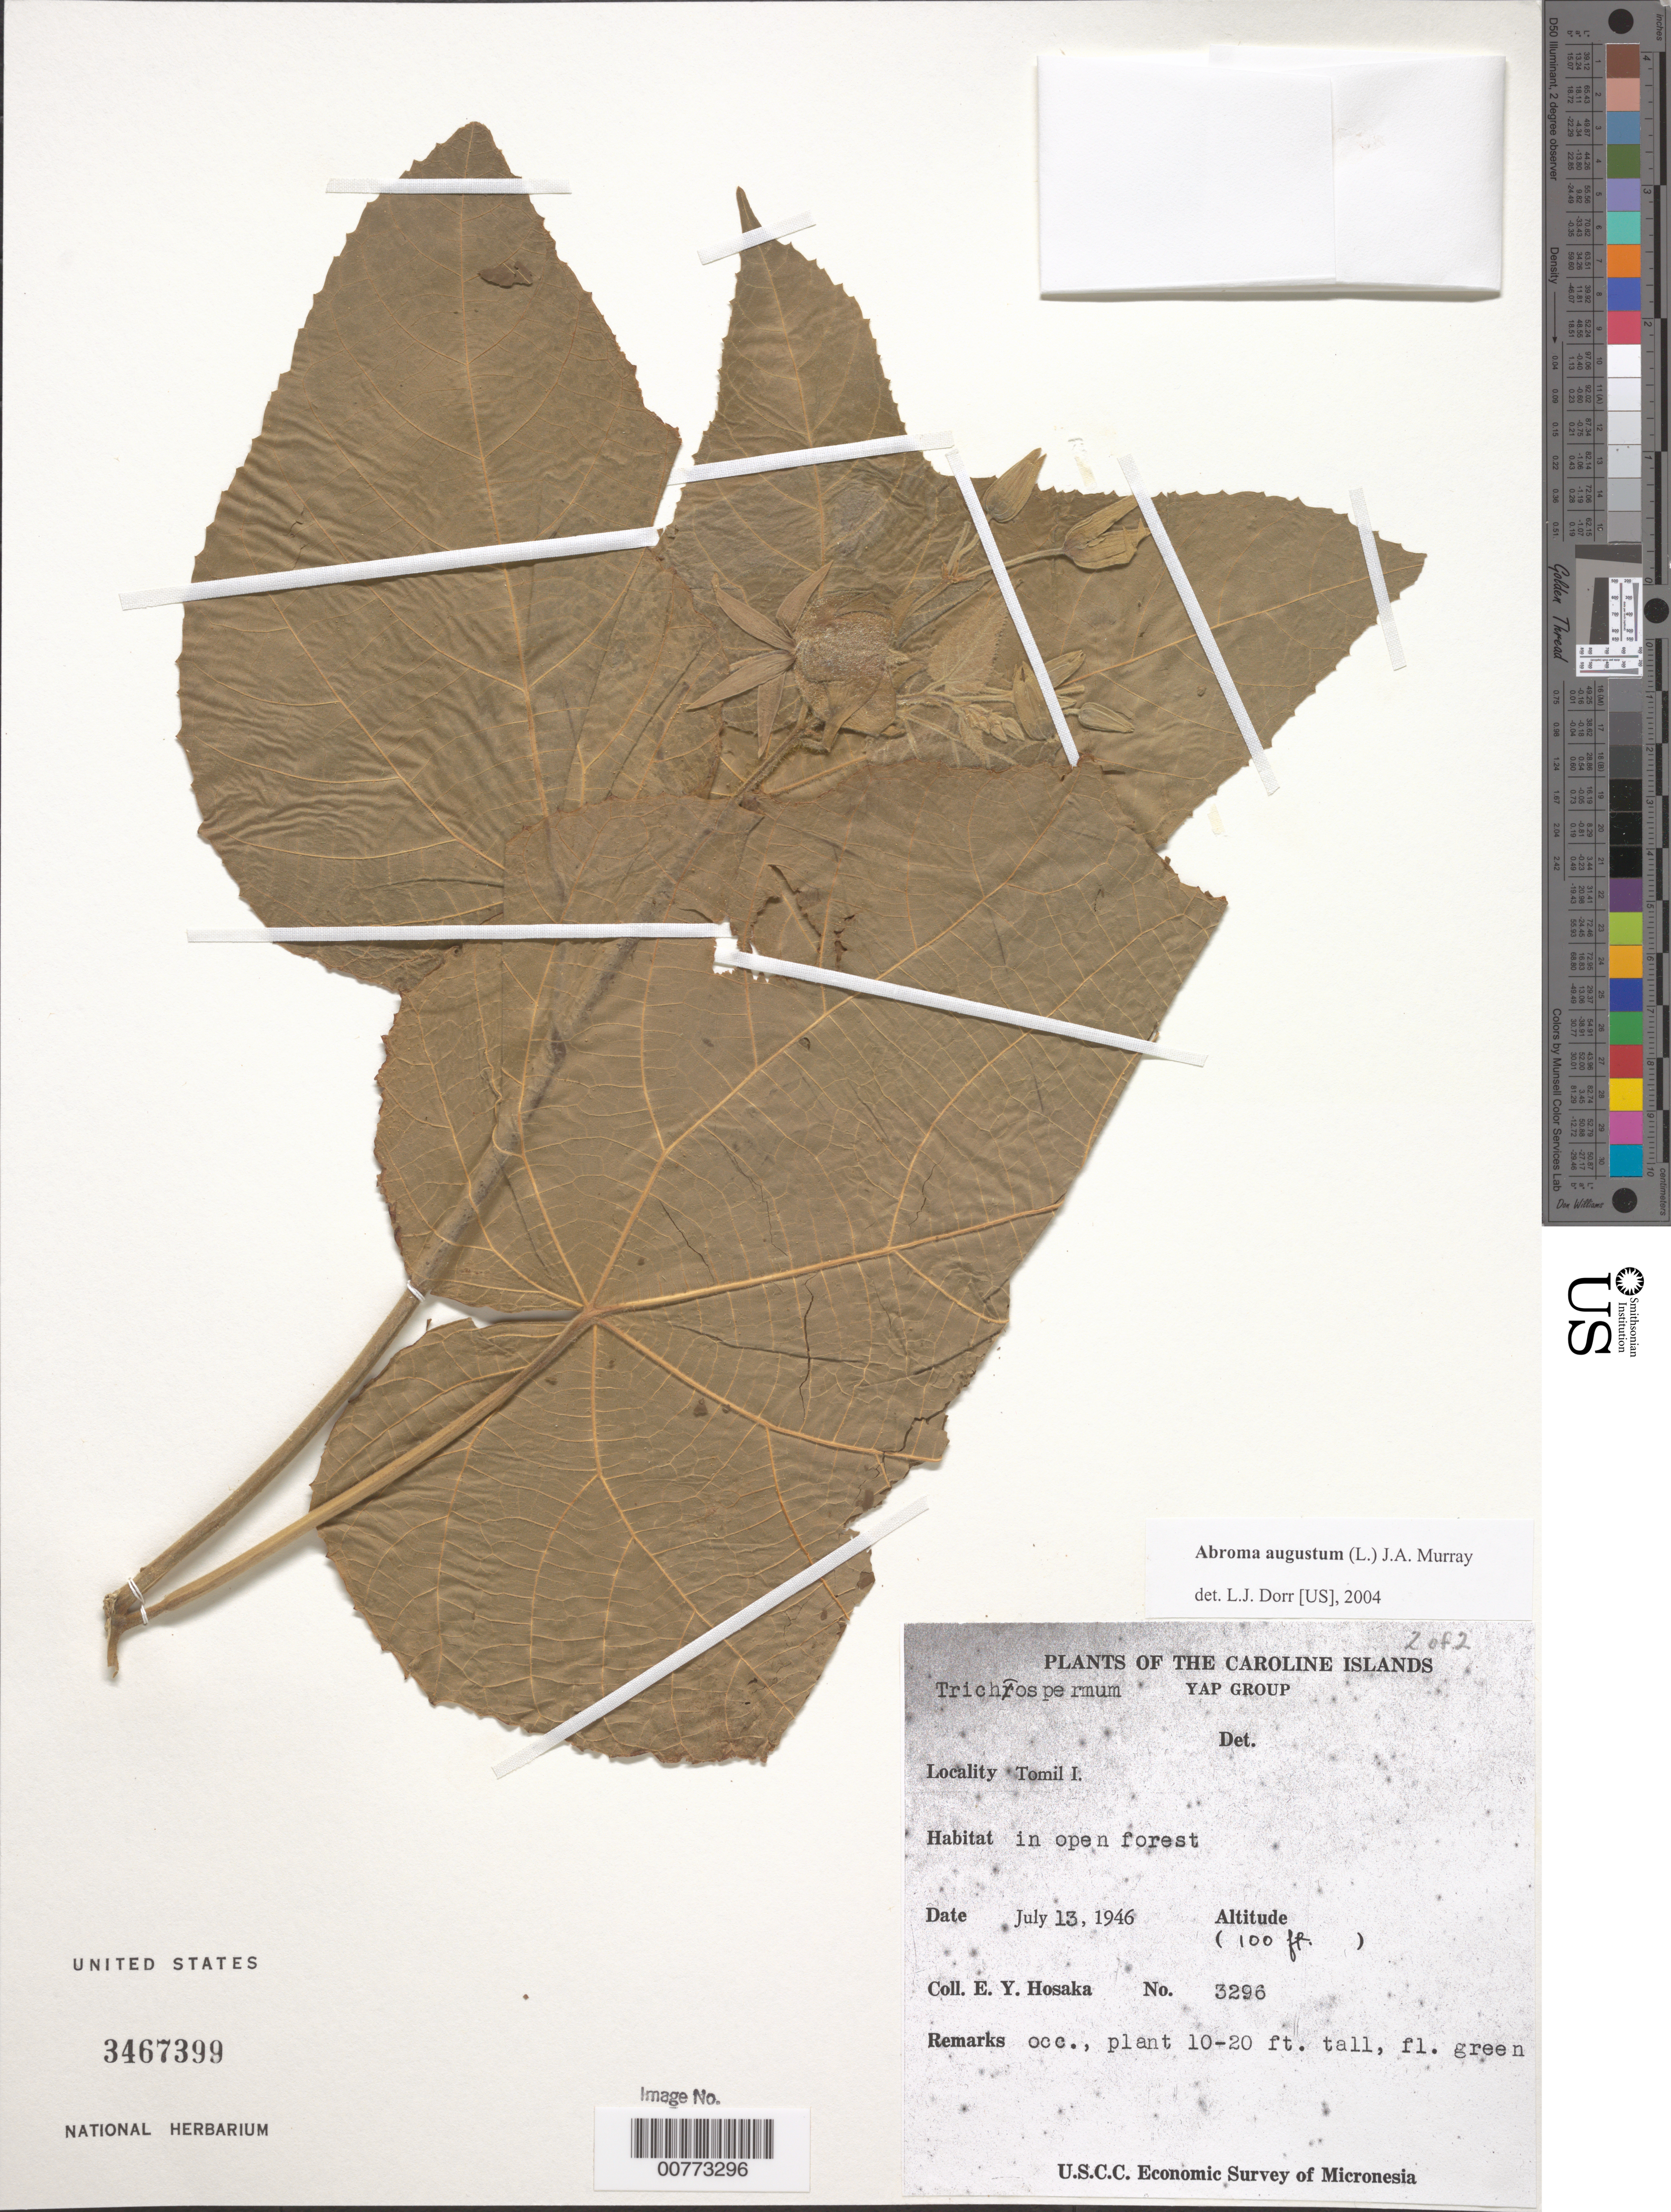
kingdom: Plantae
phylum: Tracheophyta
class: Magnoliopsida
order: Malvales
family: Malvaceae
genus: Abroma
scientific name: Abroma augusta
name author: (L.) L. f.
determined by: Dorr, L. J., (BOT), Smithsonian Institution - National Museum of Natural History (UNITED STATES)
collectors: E. Y. Hosaka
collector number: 3296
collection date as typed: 13 Jul 1946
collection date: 1946-07-13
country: Micronesia, Federated States of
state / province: Yap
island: Gagil-Tamil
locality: Tomil Island.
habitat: Open forest.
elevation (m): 30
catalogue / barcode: US 3467399